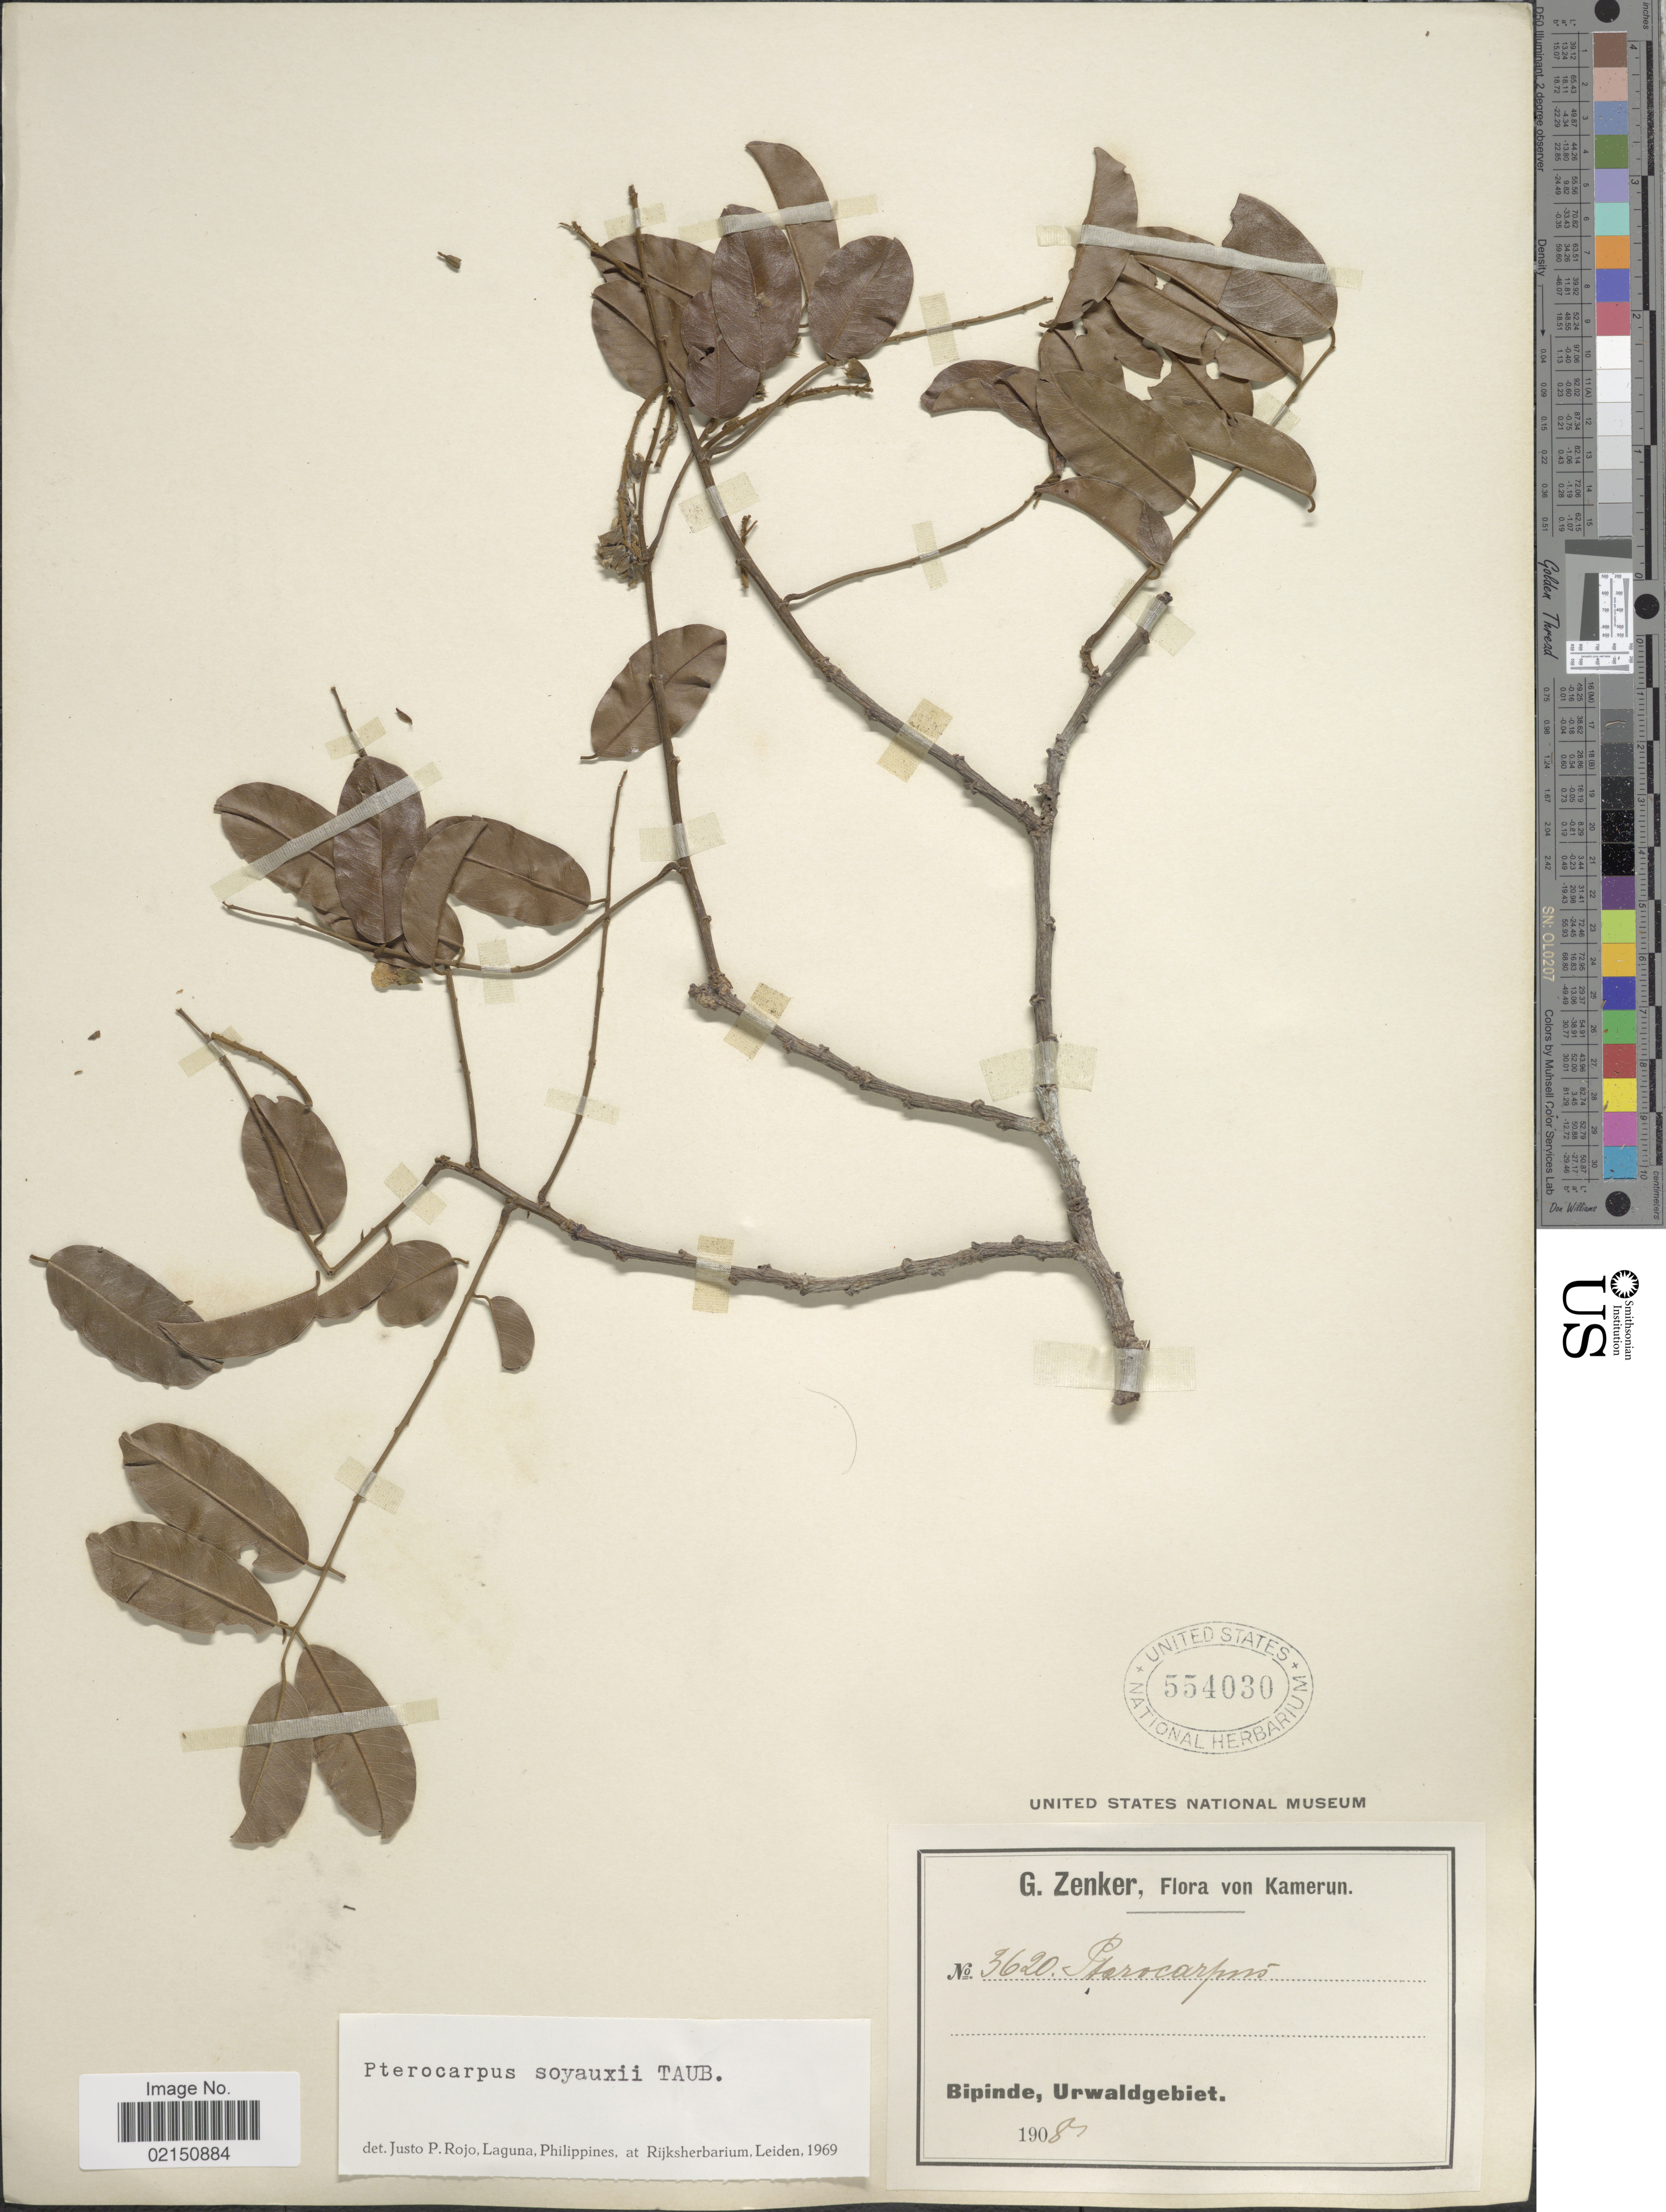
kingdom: Plantae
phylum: Tracheophyta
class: Magnoliopsida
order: Fabales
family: Fabaceae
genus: Pterocarpus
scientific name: Pterocarpus soyauxii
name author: Taub.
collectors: G. A. Zenker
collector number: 3620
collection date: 1908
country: Cameroon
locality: Kamrun, Bipinde, Urwaldgebiet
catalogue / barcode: US 554030